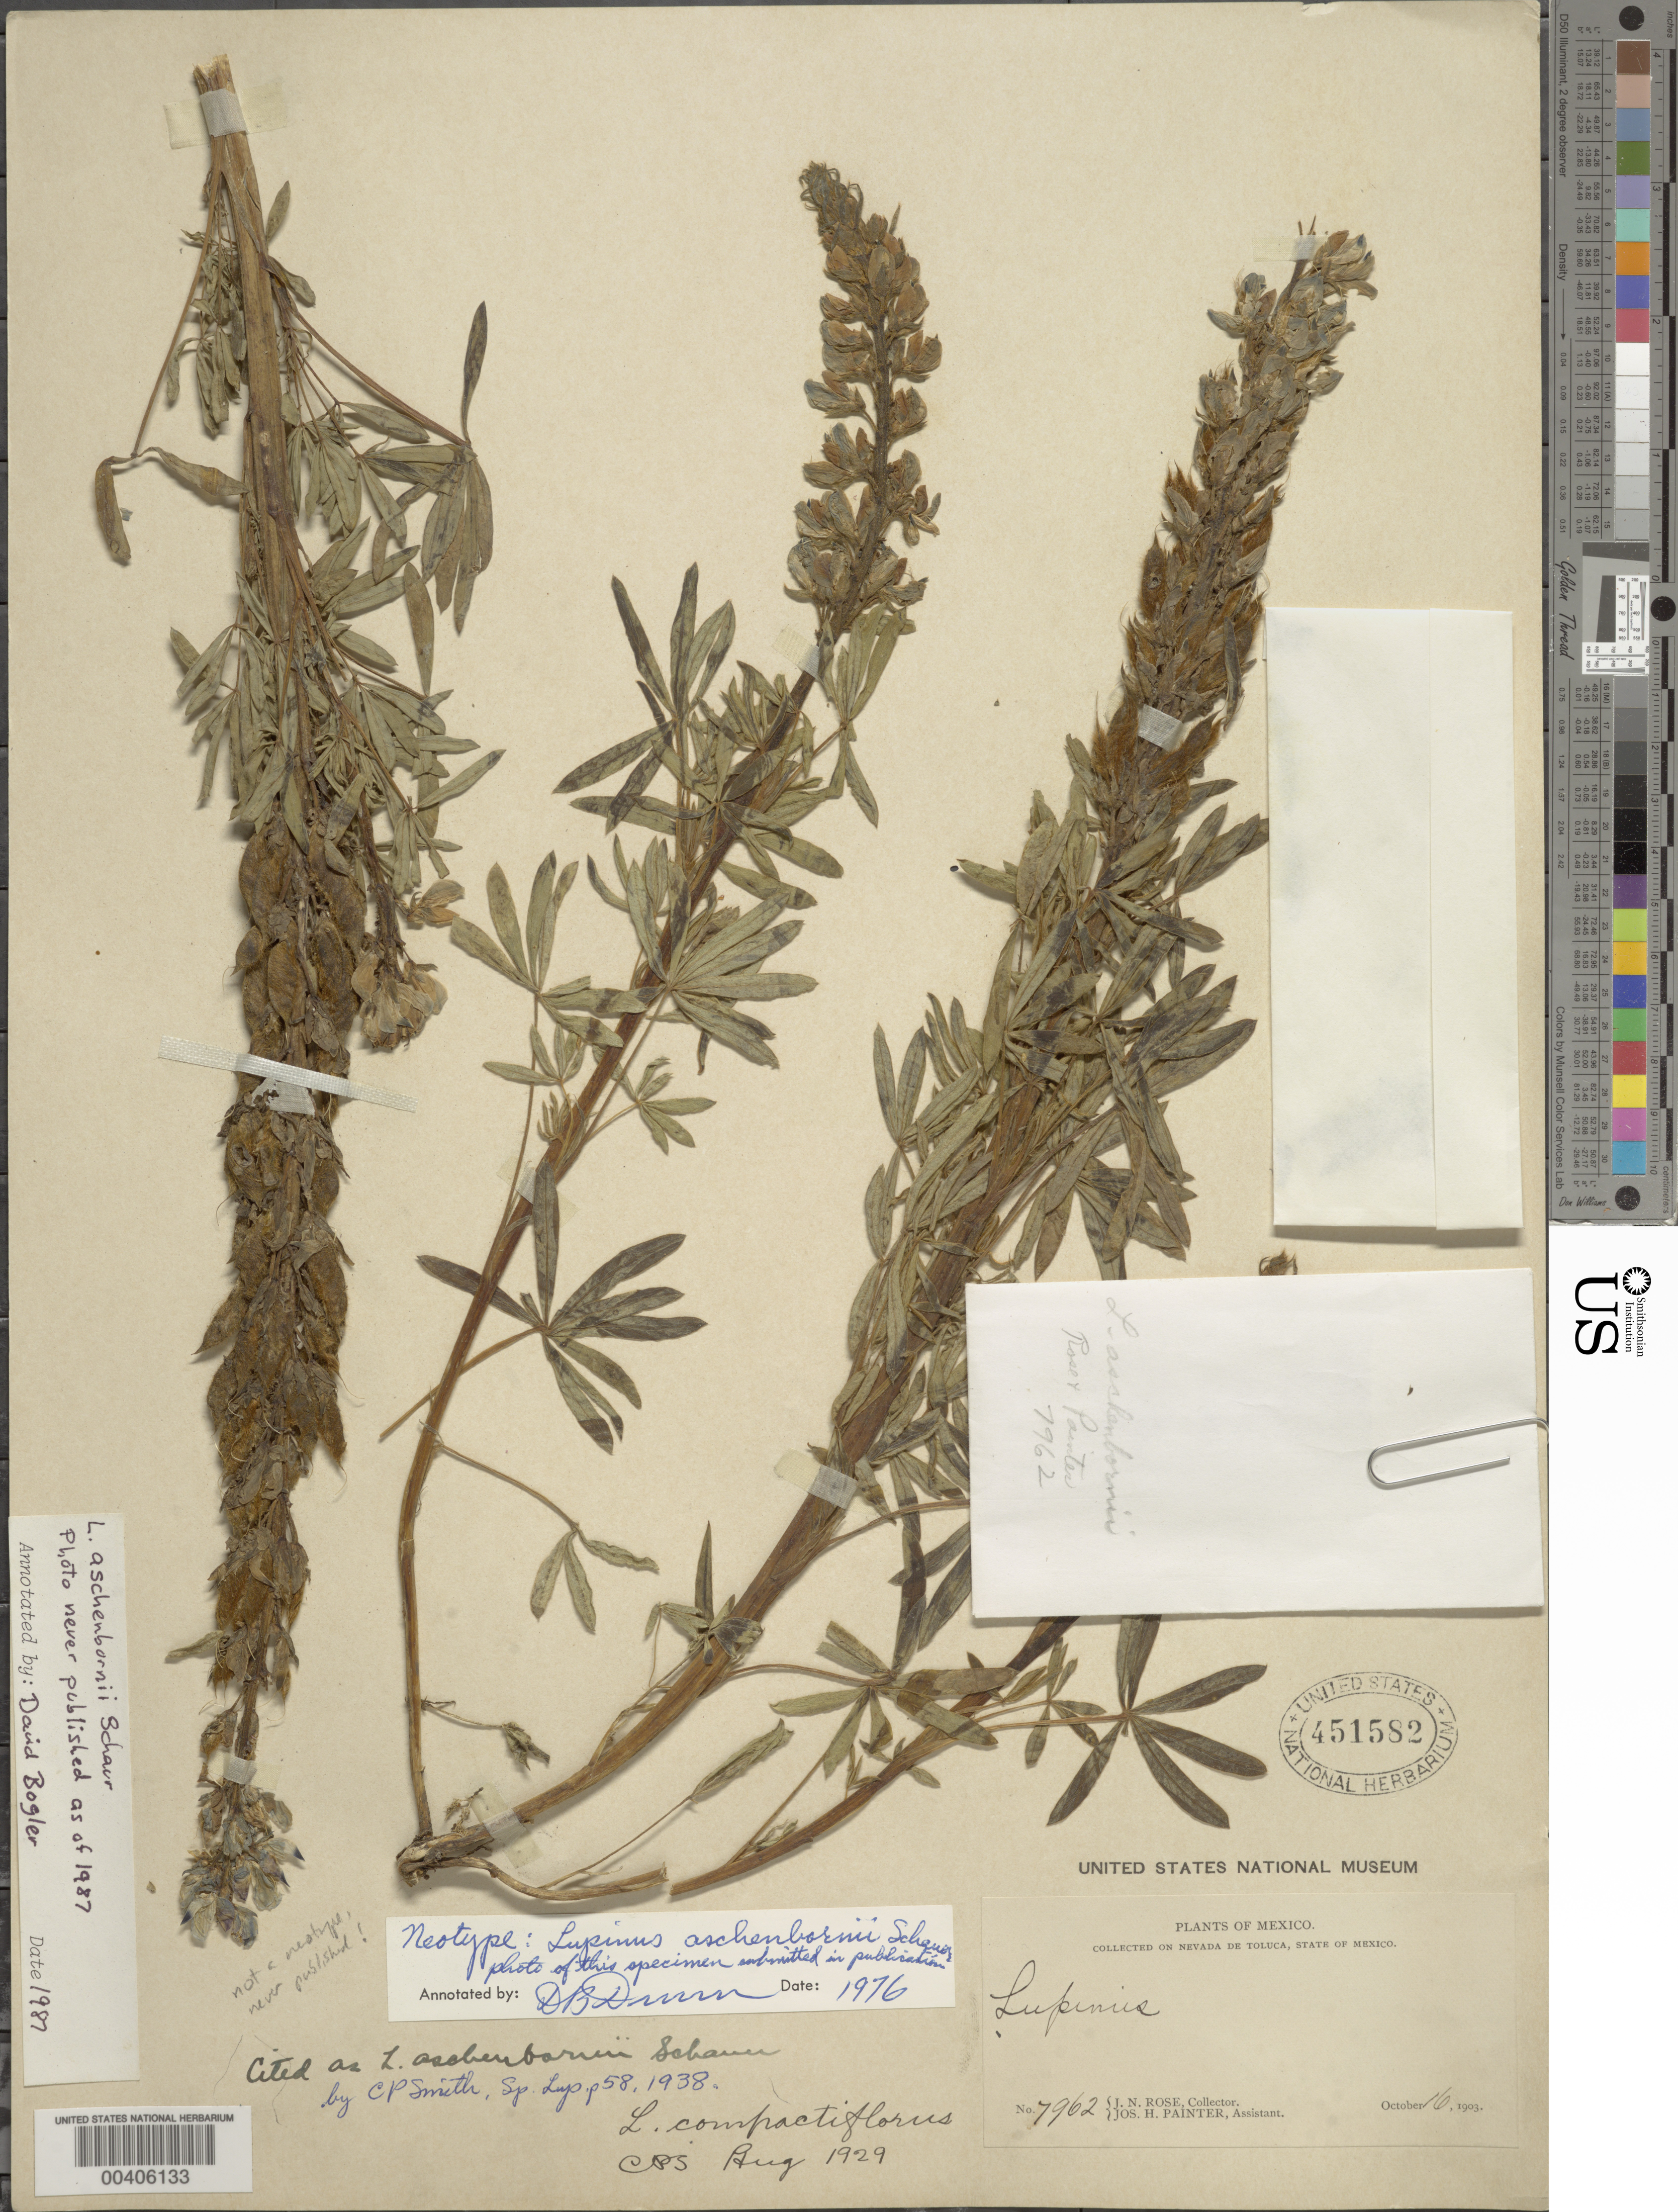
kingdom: Plantae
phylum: Tracheophyta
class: Magnoliopsida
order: Fabales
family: Fabaceae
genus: Lupinus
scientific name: Lupinus aschenbornii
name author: S. Schauer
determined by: Dunn, D. B.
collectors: J. N. Rose, J. H. Painter & J. S. Rose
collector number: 7962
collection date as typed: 16 Oct 1903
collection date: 1903-10-16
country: Mexico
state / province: México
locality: Nevada de Toluca.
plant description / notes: Annotated as "neotype" by D.B. Dunn (1976), neotypification apparently ined. and never published.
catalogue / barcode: US 451582